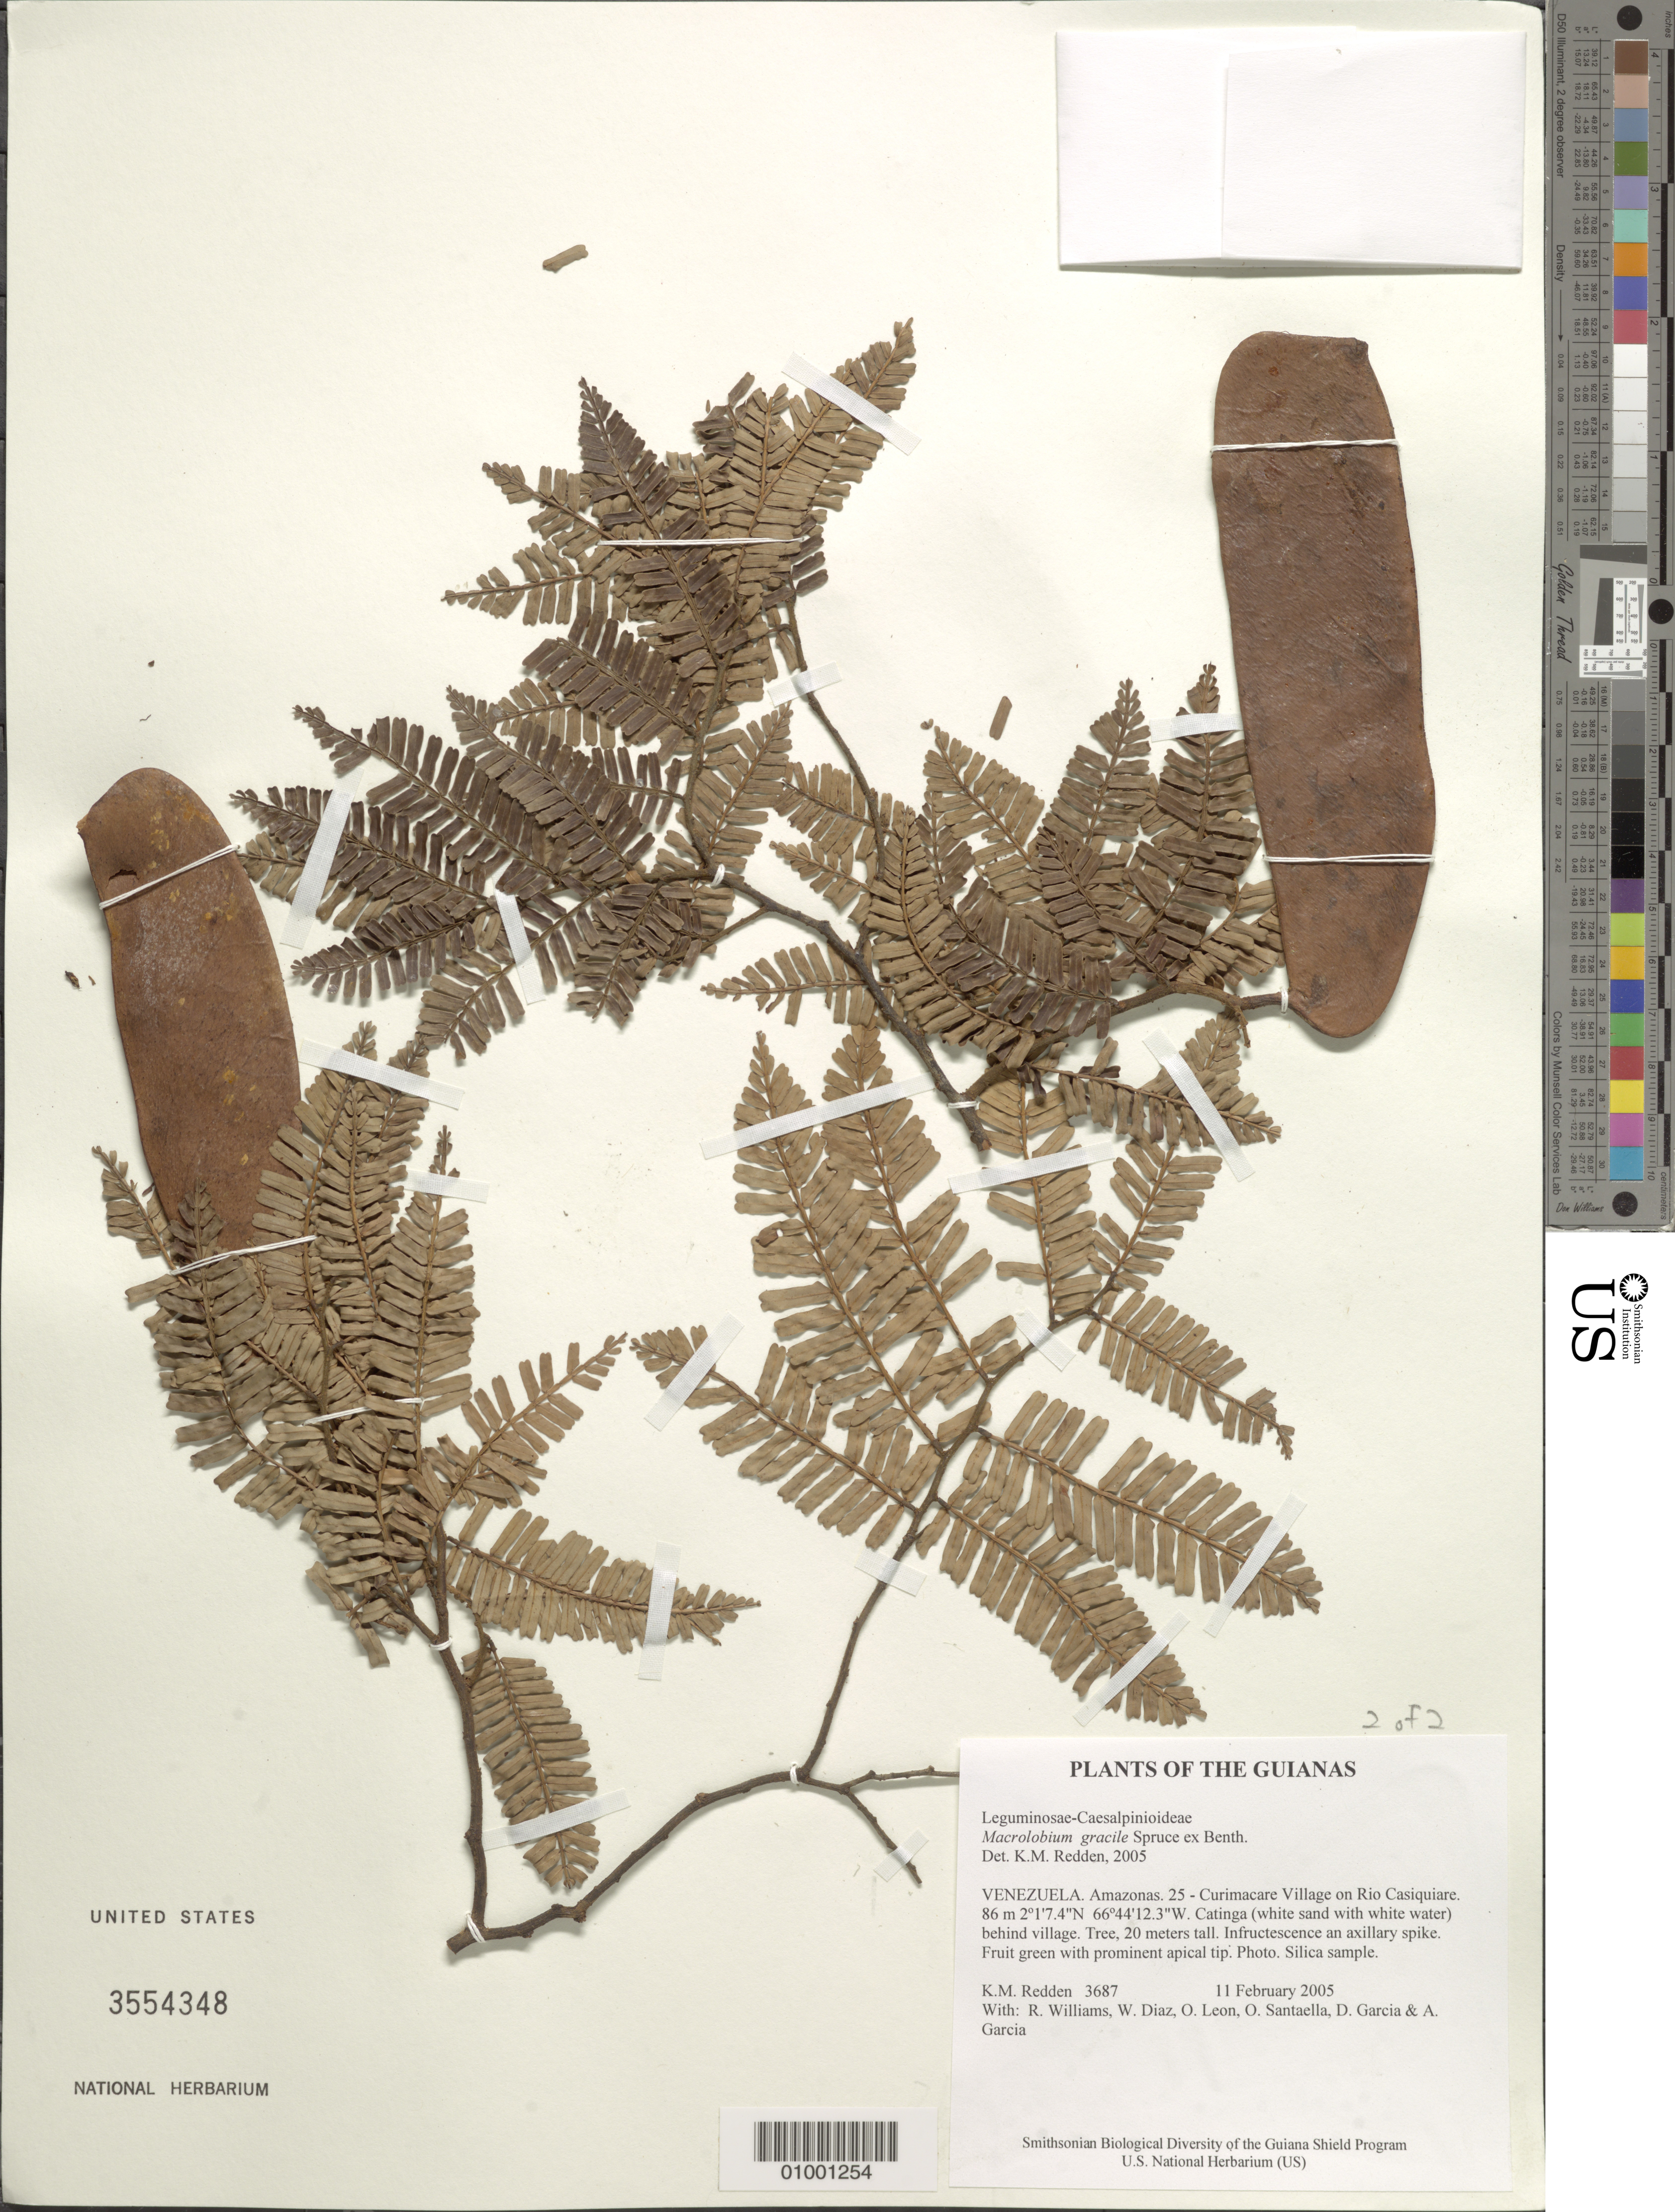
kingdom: Plantae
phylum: Tracheophyta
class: Magnoliopsida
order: Fabales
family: Fabaceae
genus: Macrolobium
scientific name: Macrolobium gracile var. gracile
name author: Spruce ex Benth.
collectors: K. M. Redden, R. Williams, W. Díaz P., O. León, O. Santaella, D. Garcia & A. Garcia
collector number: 3687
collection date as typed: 11 February 2005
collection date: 2005-02-11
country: Venezuela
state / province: Amazonas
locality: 25 - Curimacare Village on Rio Casiquiare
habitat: Catinga (white sand with white water) behind village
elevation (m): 86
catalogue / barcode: US 3554348